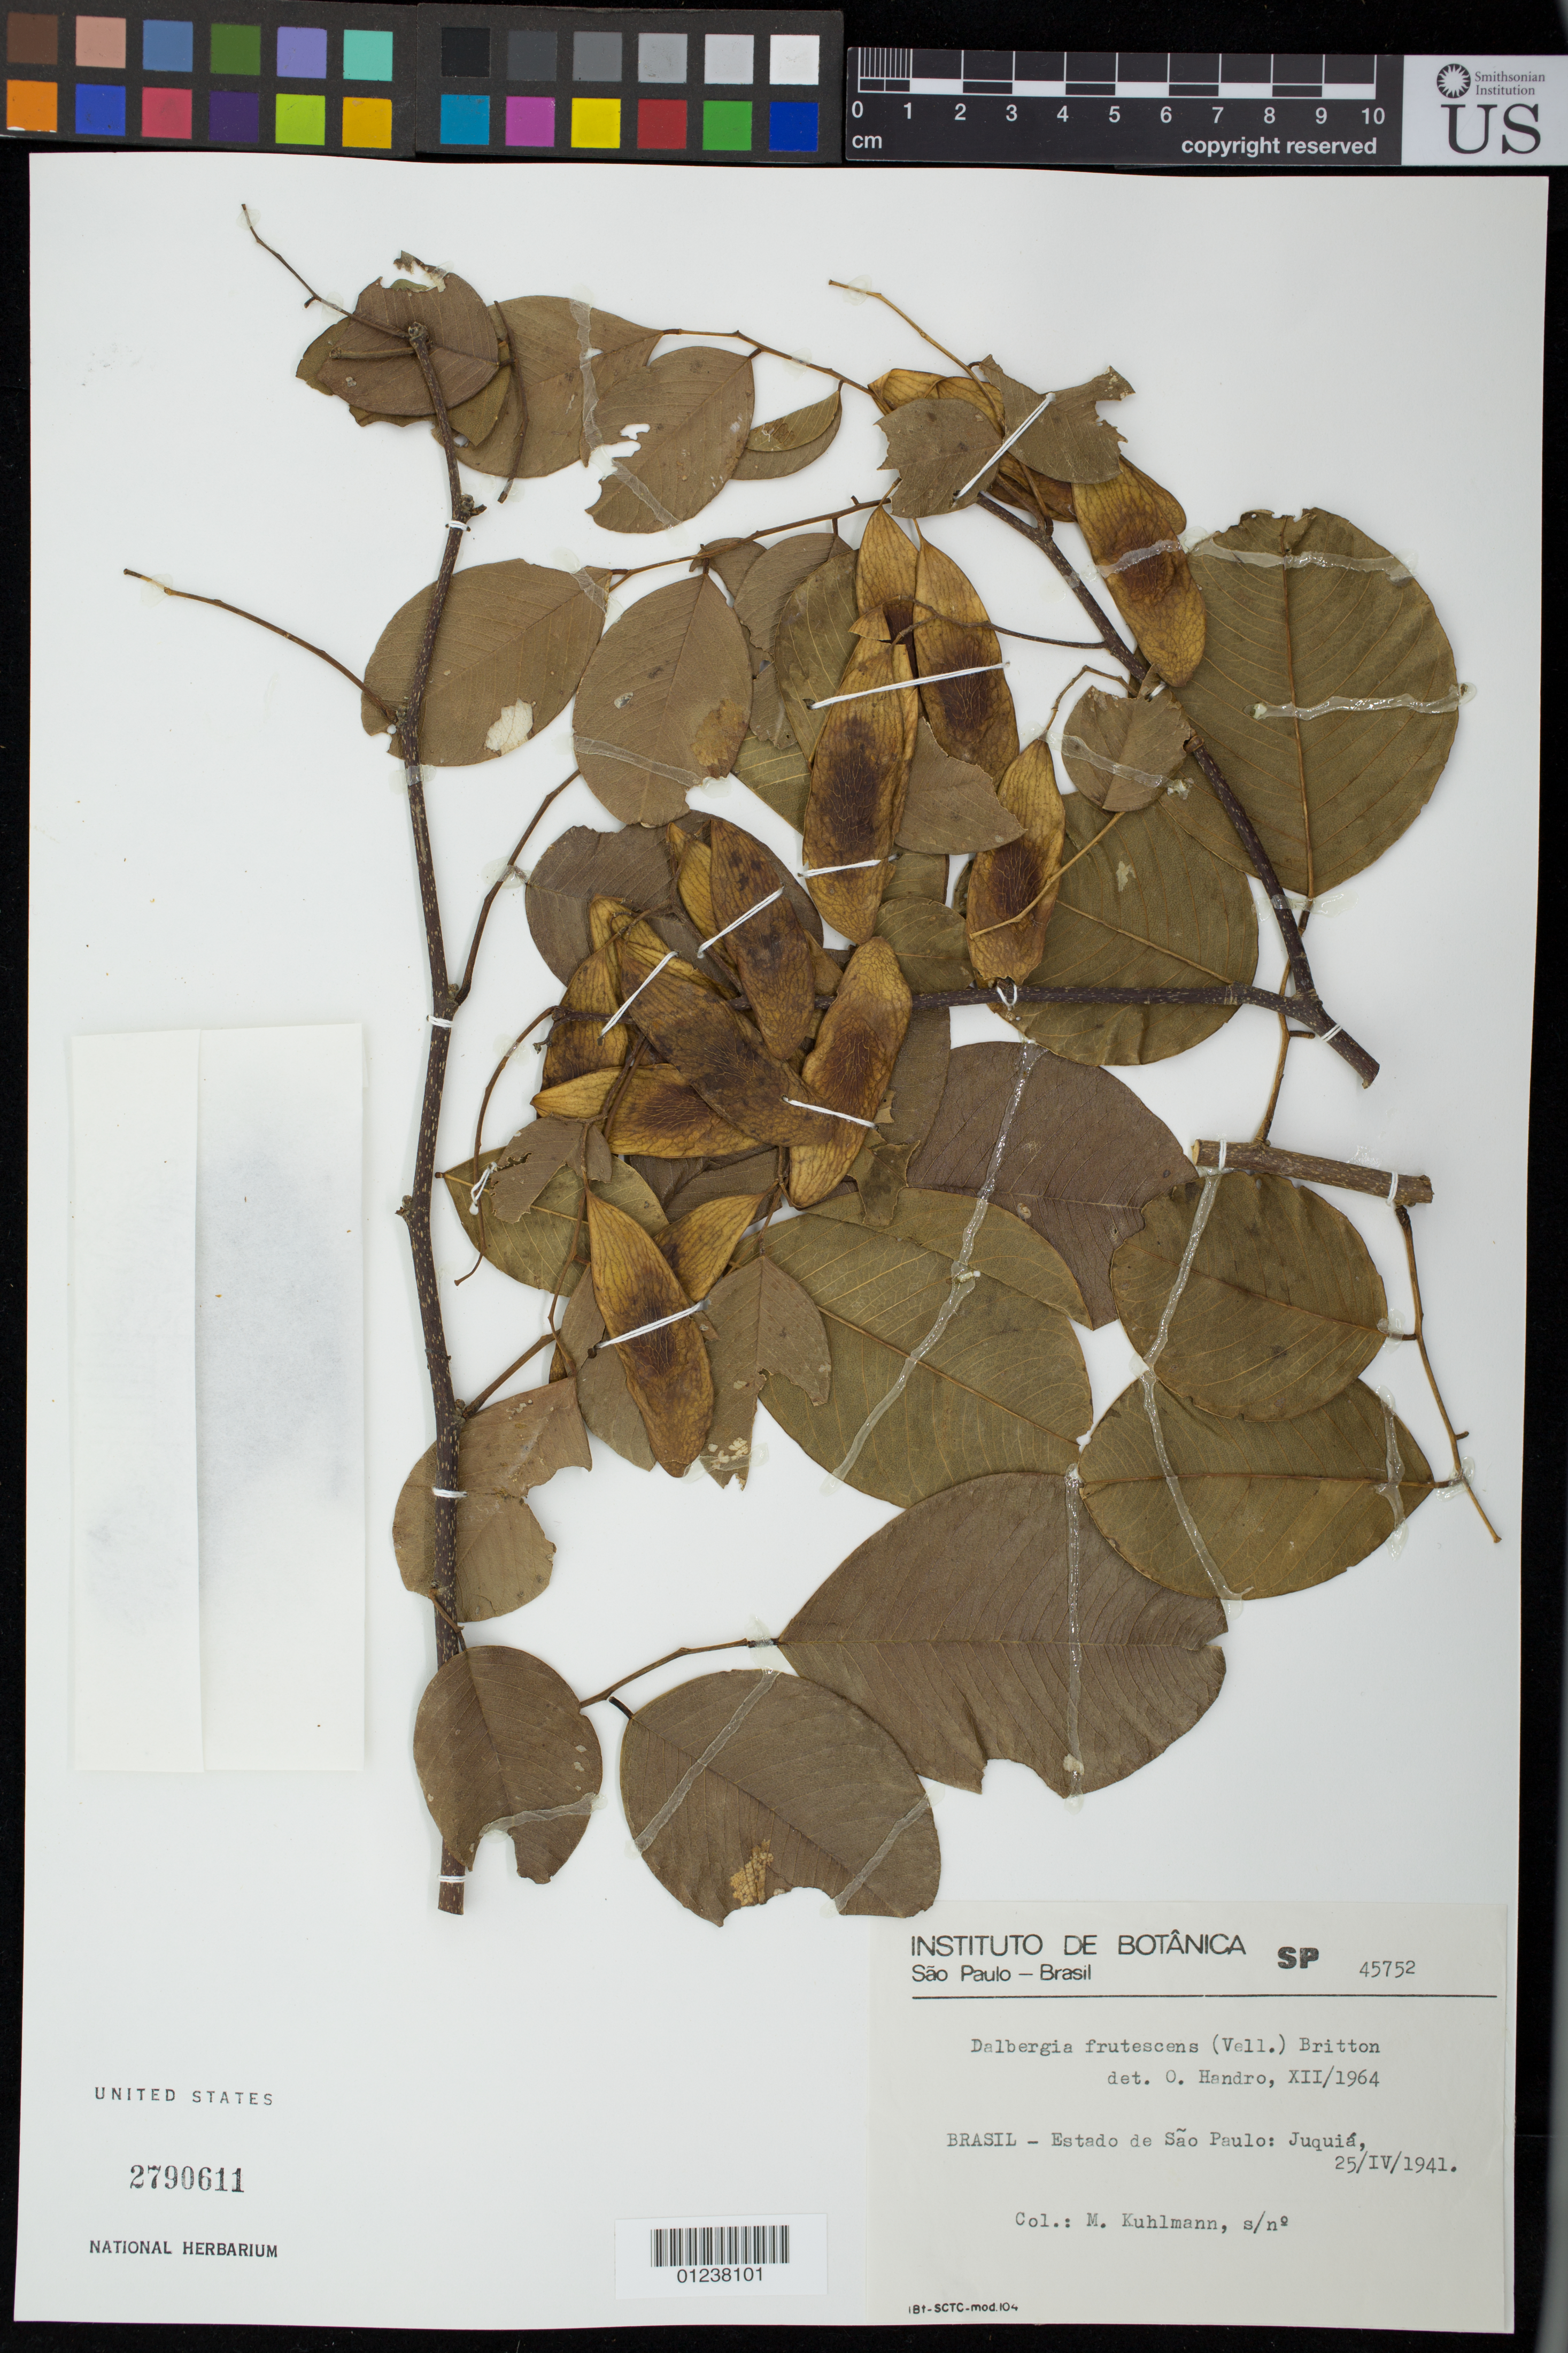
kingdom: Plantae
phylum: Tracheophyta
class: Magnoliopsida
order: Fabales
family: Fabaceae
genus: Dalbergia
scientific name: Dalbergia frutescens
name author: (Vell.) Britton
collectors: M. Kuhlman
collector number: s.n. / SP 45752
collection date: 1941-04-25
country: Brazil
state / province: Sao Paulo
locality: Juquia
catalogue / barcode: US 2790611